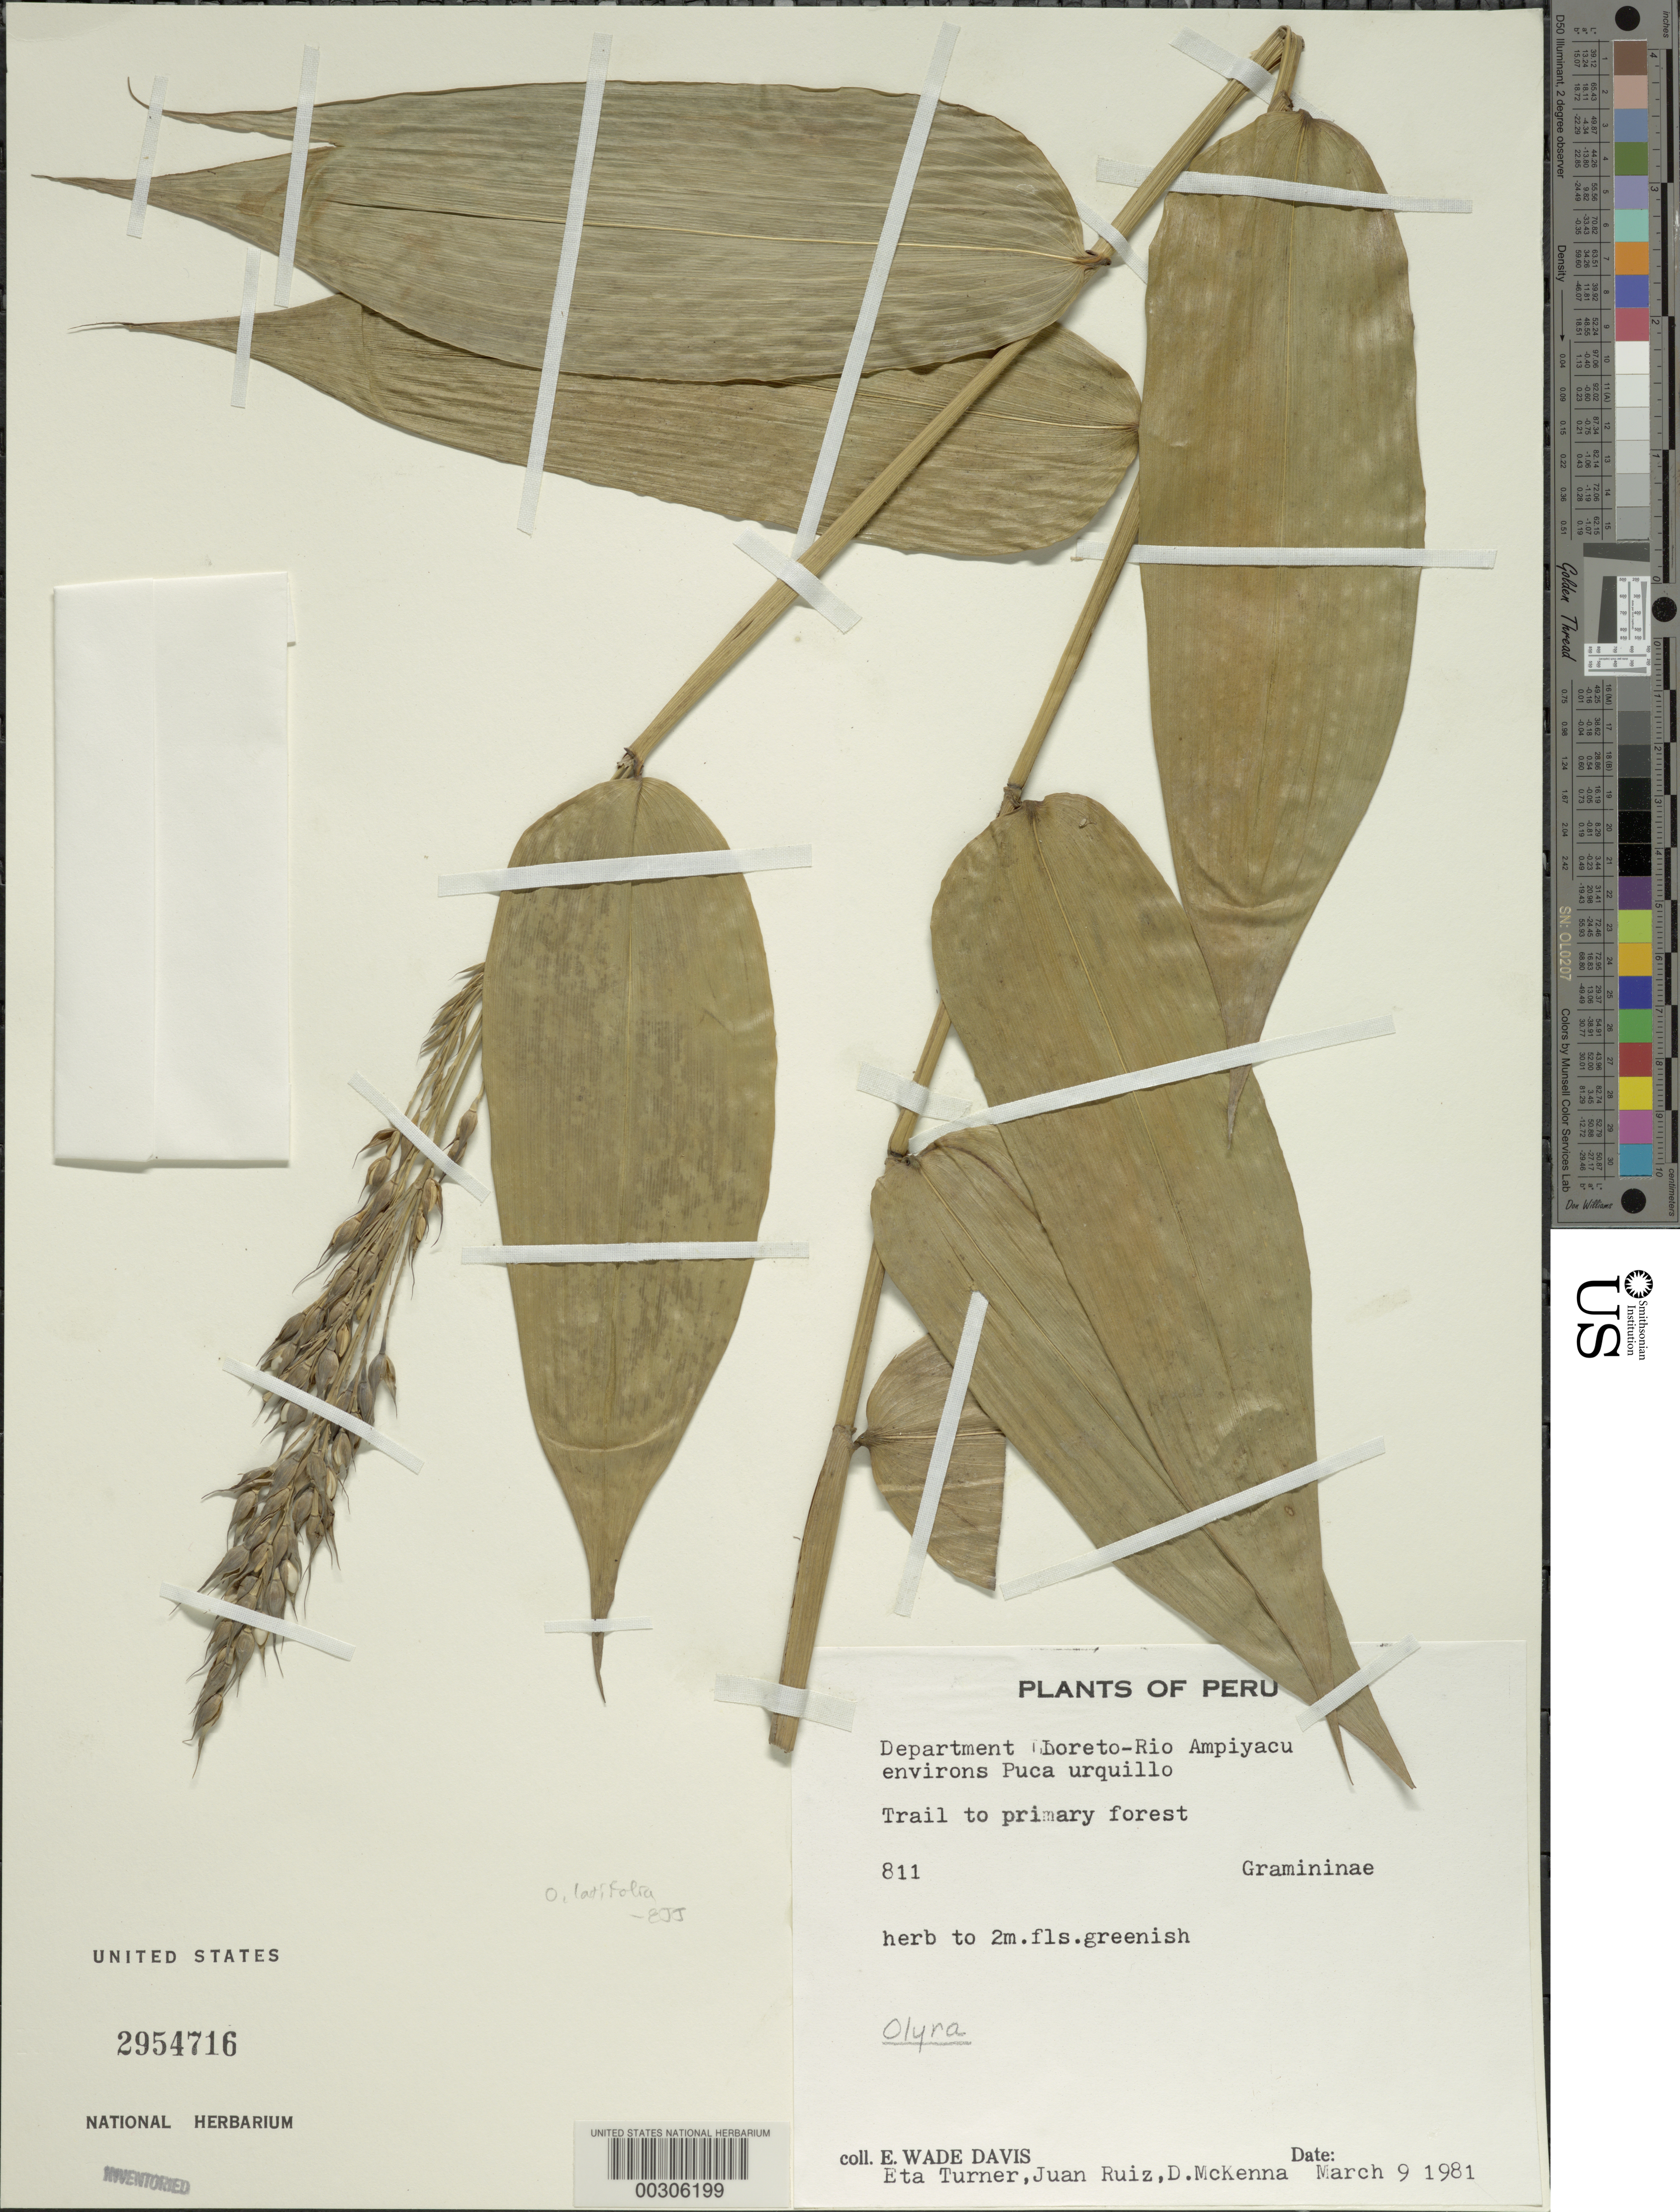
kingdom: Plantae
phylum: Tracheophyta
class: Liliopsida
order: Poales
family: Poaceae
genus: Olyra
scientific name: Olyra latifolia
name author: L.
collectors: E. W. Davis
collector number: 811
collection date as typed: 09 Mar 1981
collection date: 1981-03-09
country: Peru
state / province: Loreto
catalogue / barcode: US 2954716